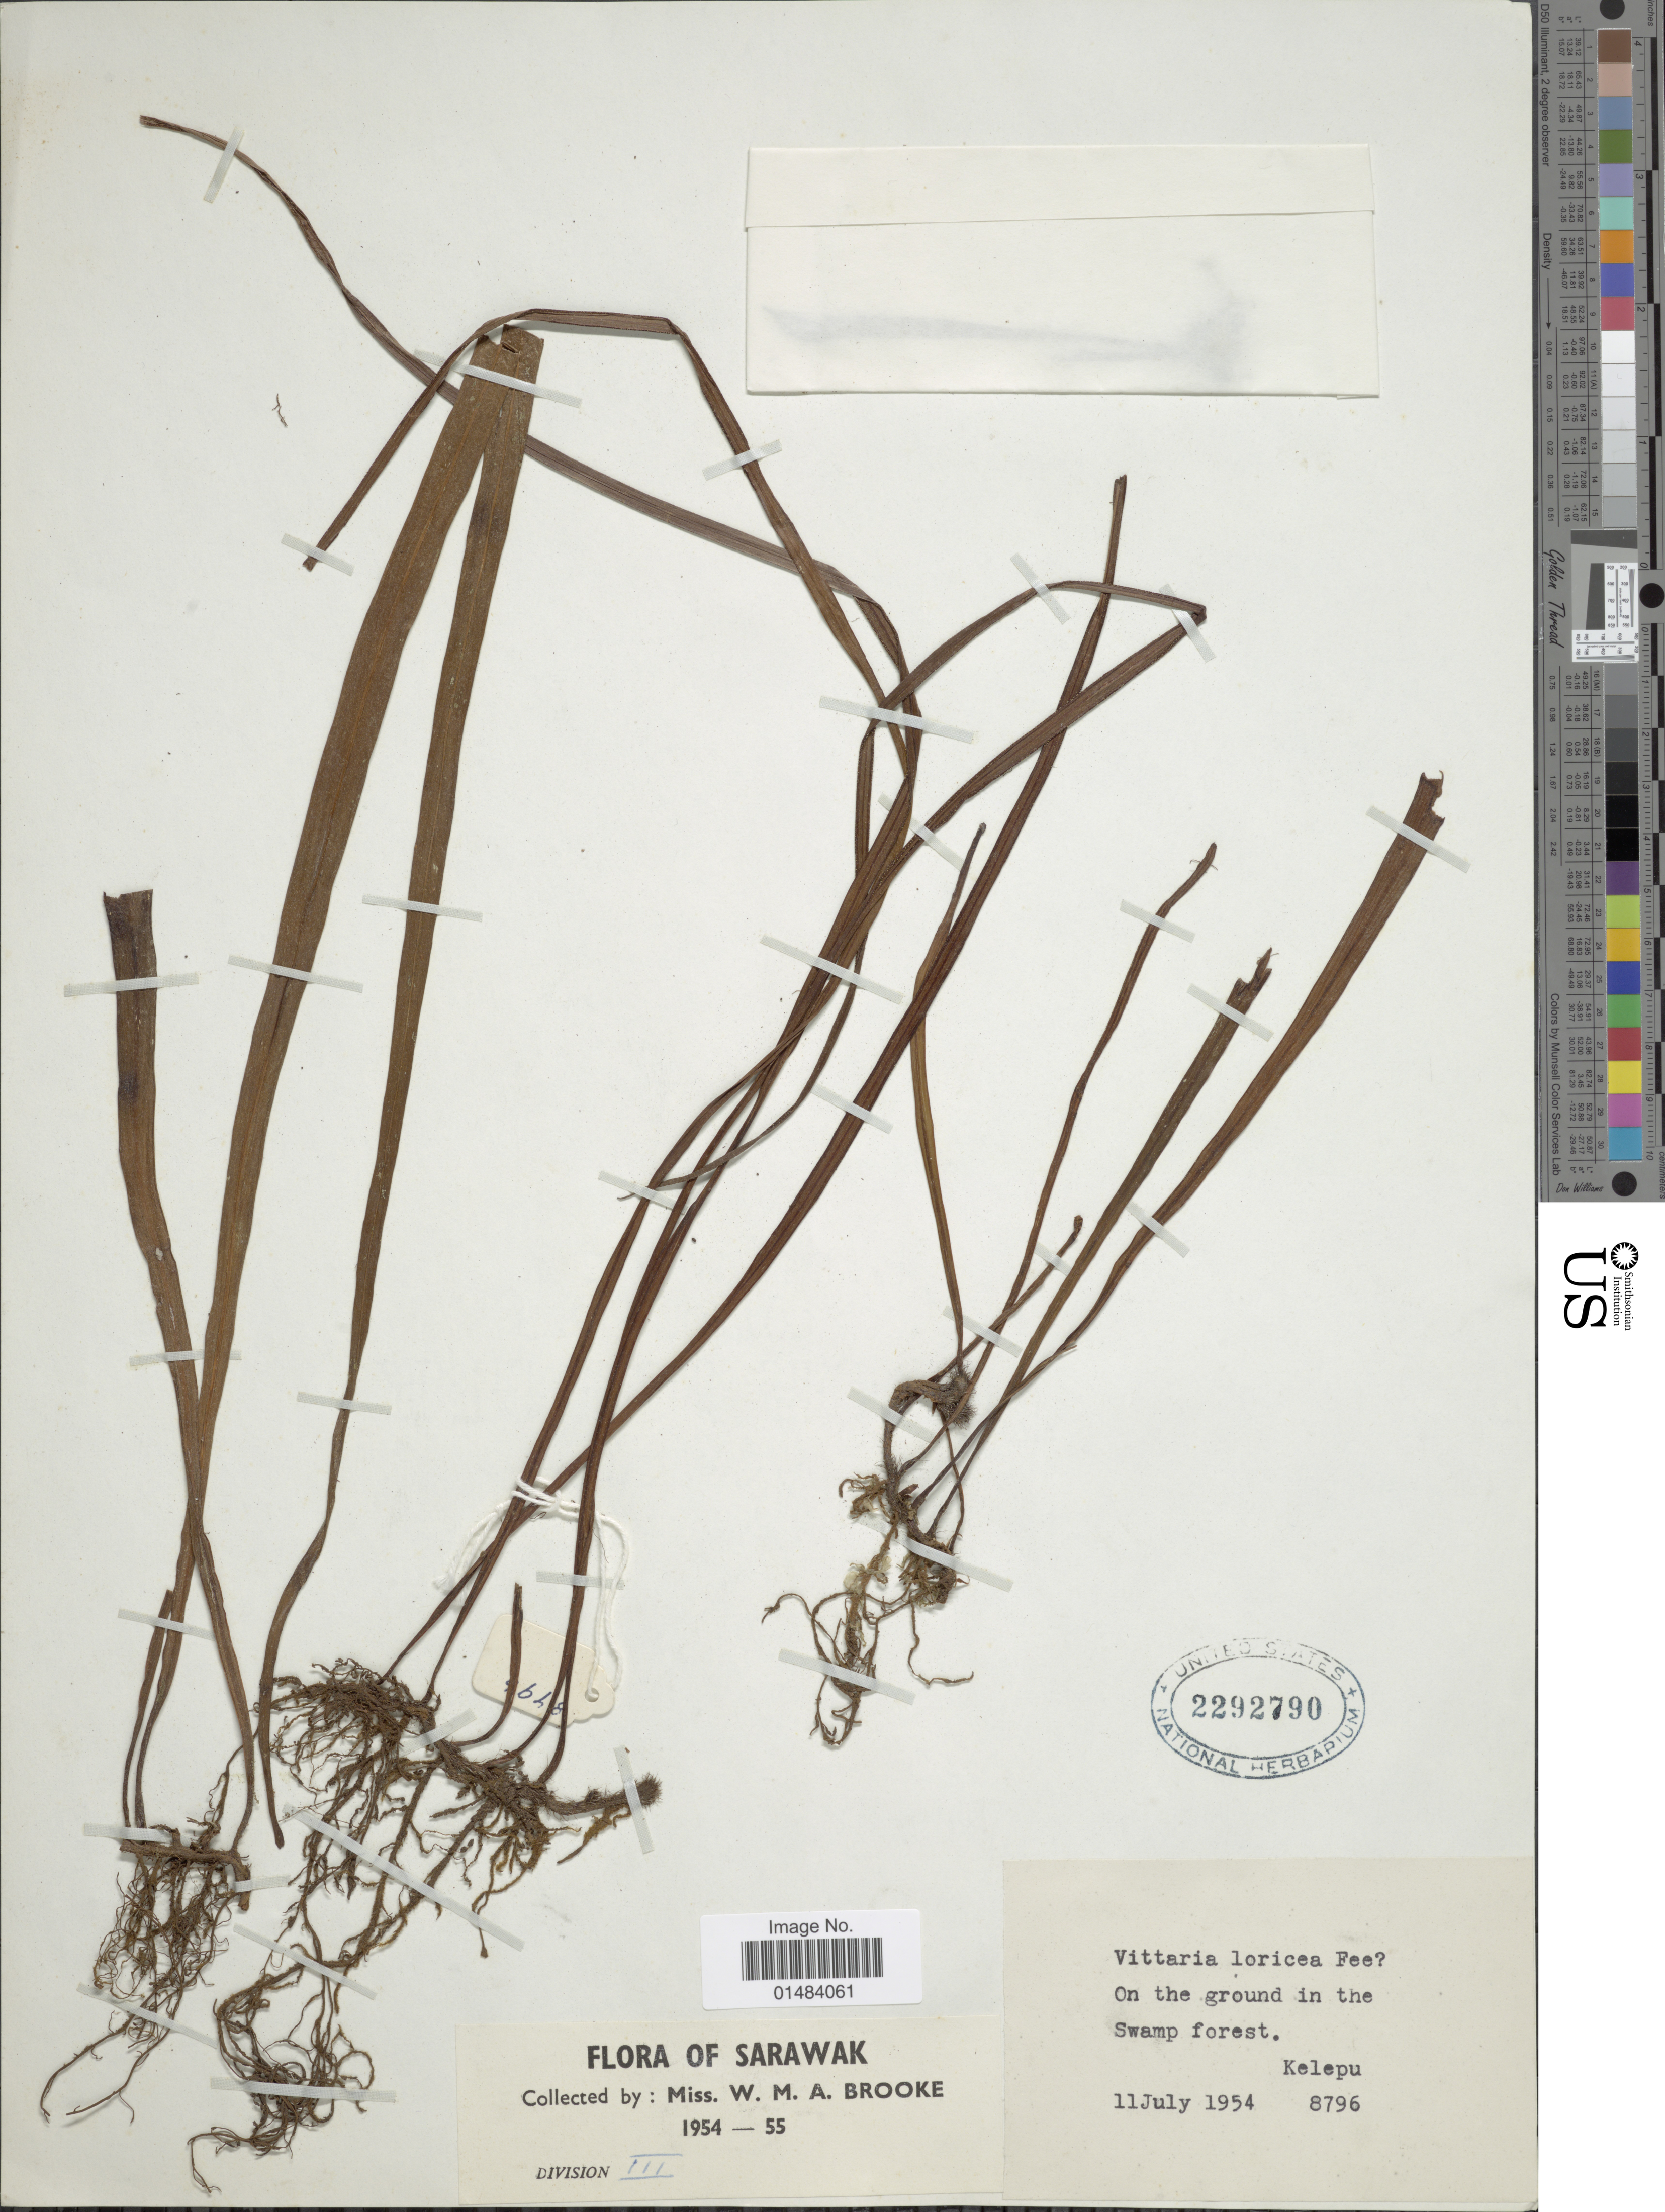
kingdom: Plantae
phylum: Tracheophyta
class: Polypodiopsida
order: Polypodiales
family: Pteridaceae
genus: Vittaria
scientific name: Vittaria longicoma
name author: Christ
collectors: W. Brooke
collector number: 8796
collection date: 1954-07-11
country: Malaysia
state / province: Sarawak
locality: Sarawak, Kelepu.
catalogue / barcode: US 2292790